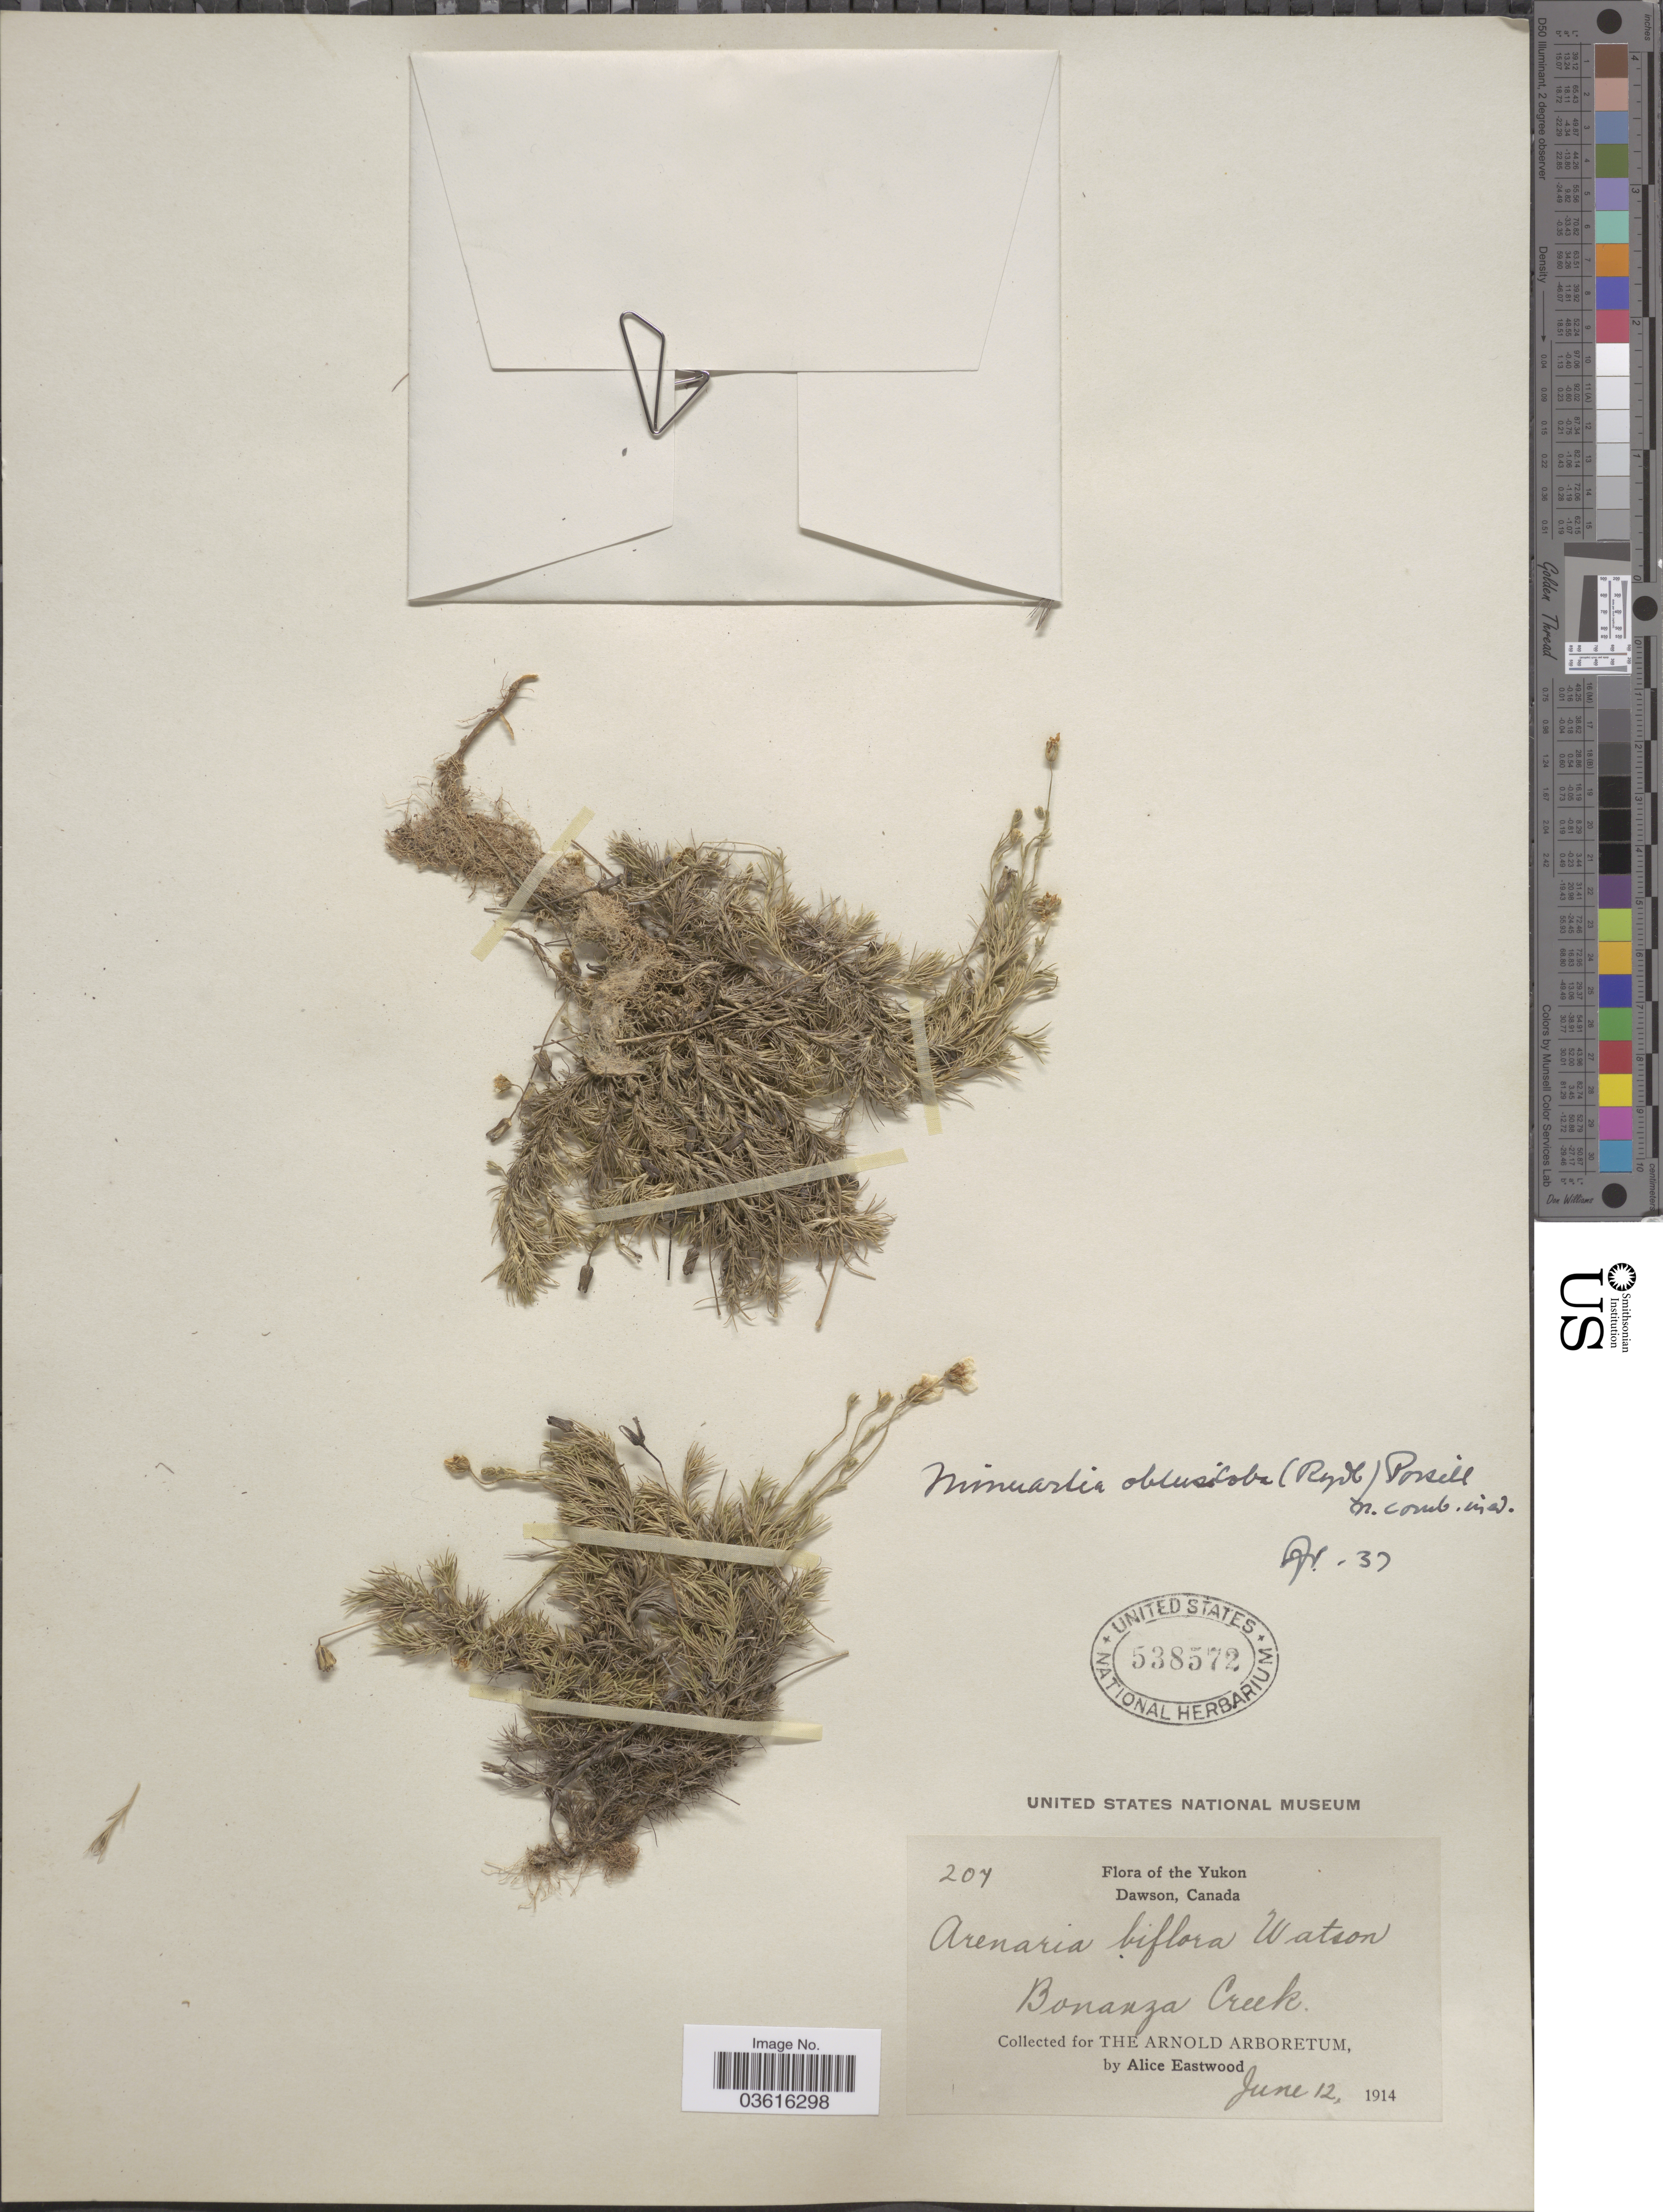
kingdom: Plantae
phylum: Tracheophyta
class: Magnoliopsida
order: Caryophyllales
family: Caryophyllaceae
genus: Cherleria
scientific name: Cherleria yukonensis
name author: (Hultén) A.J. Moore & Dillenb.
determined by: Strong, Mark T., (BOT), Smithsonian Institution - National Museum of Natural History (UNITED STATES)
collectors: A. Eastwood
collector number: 207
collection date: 1914-06-12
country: Canada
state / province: Yukon Territory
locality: The Yukon Dawson. Bonanza Creek.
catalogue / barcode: US 538572